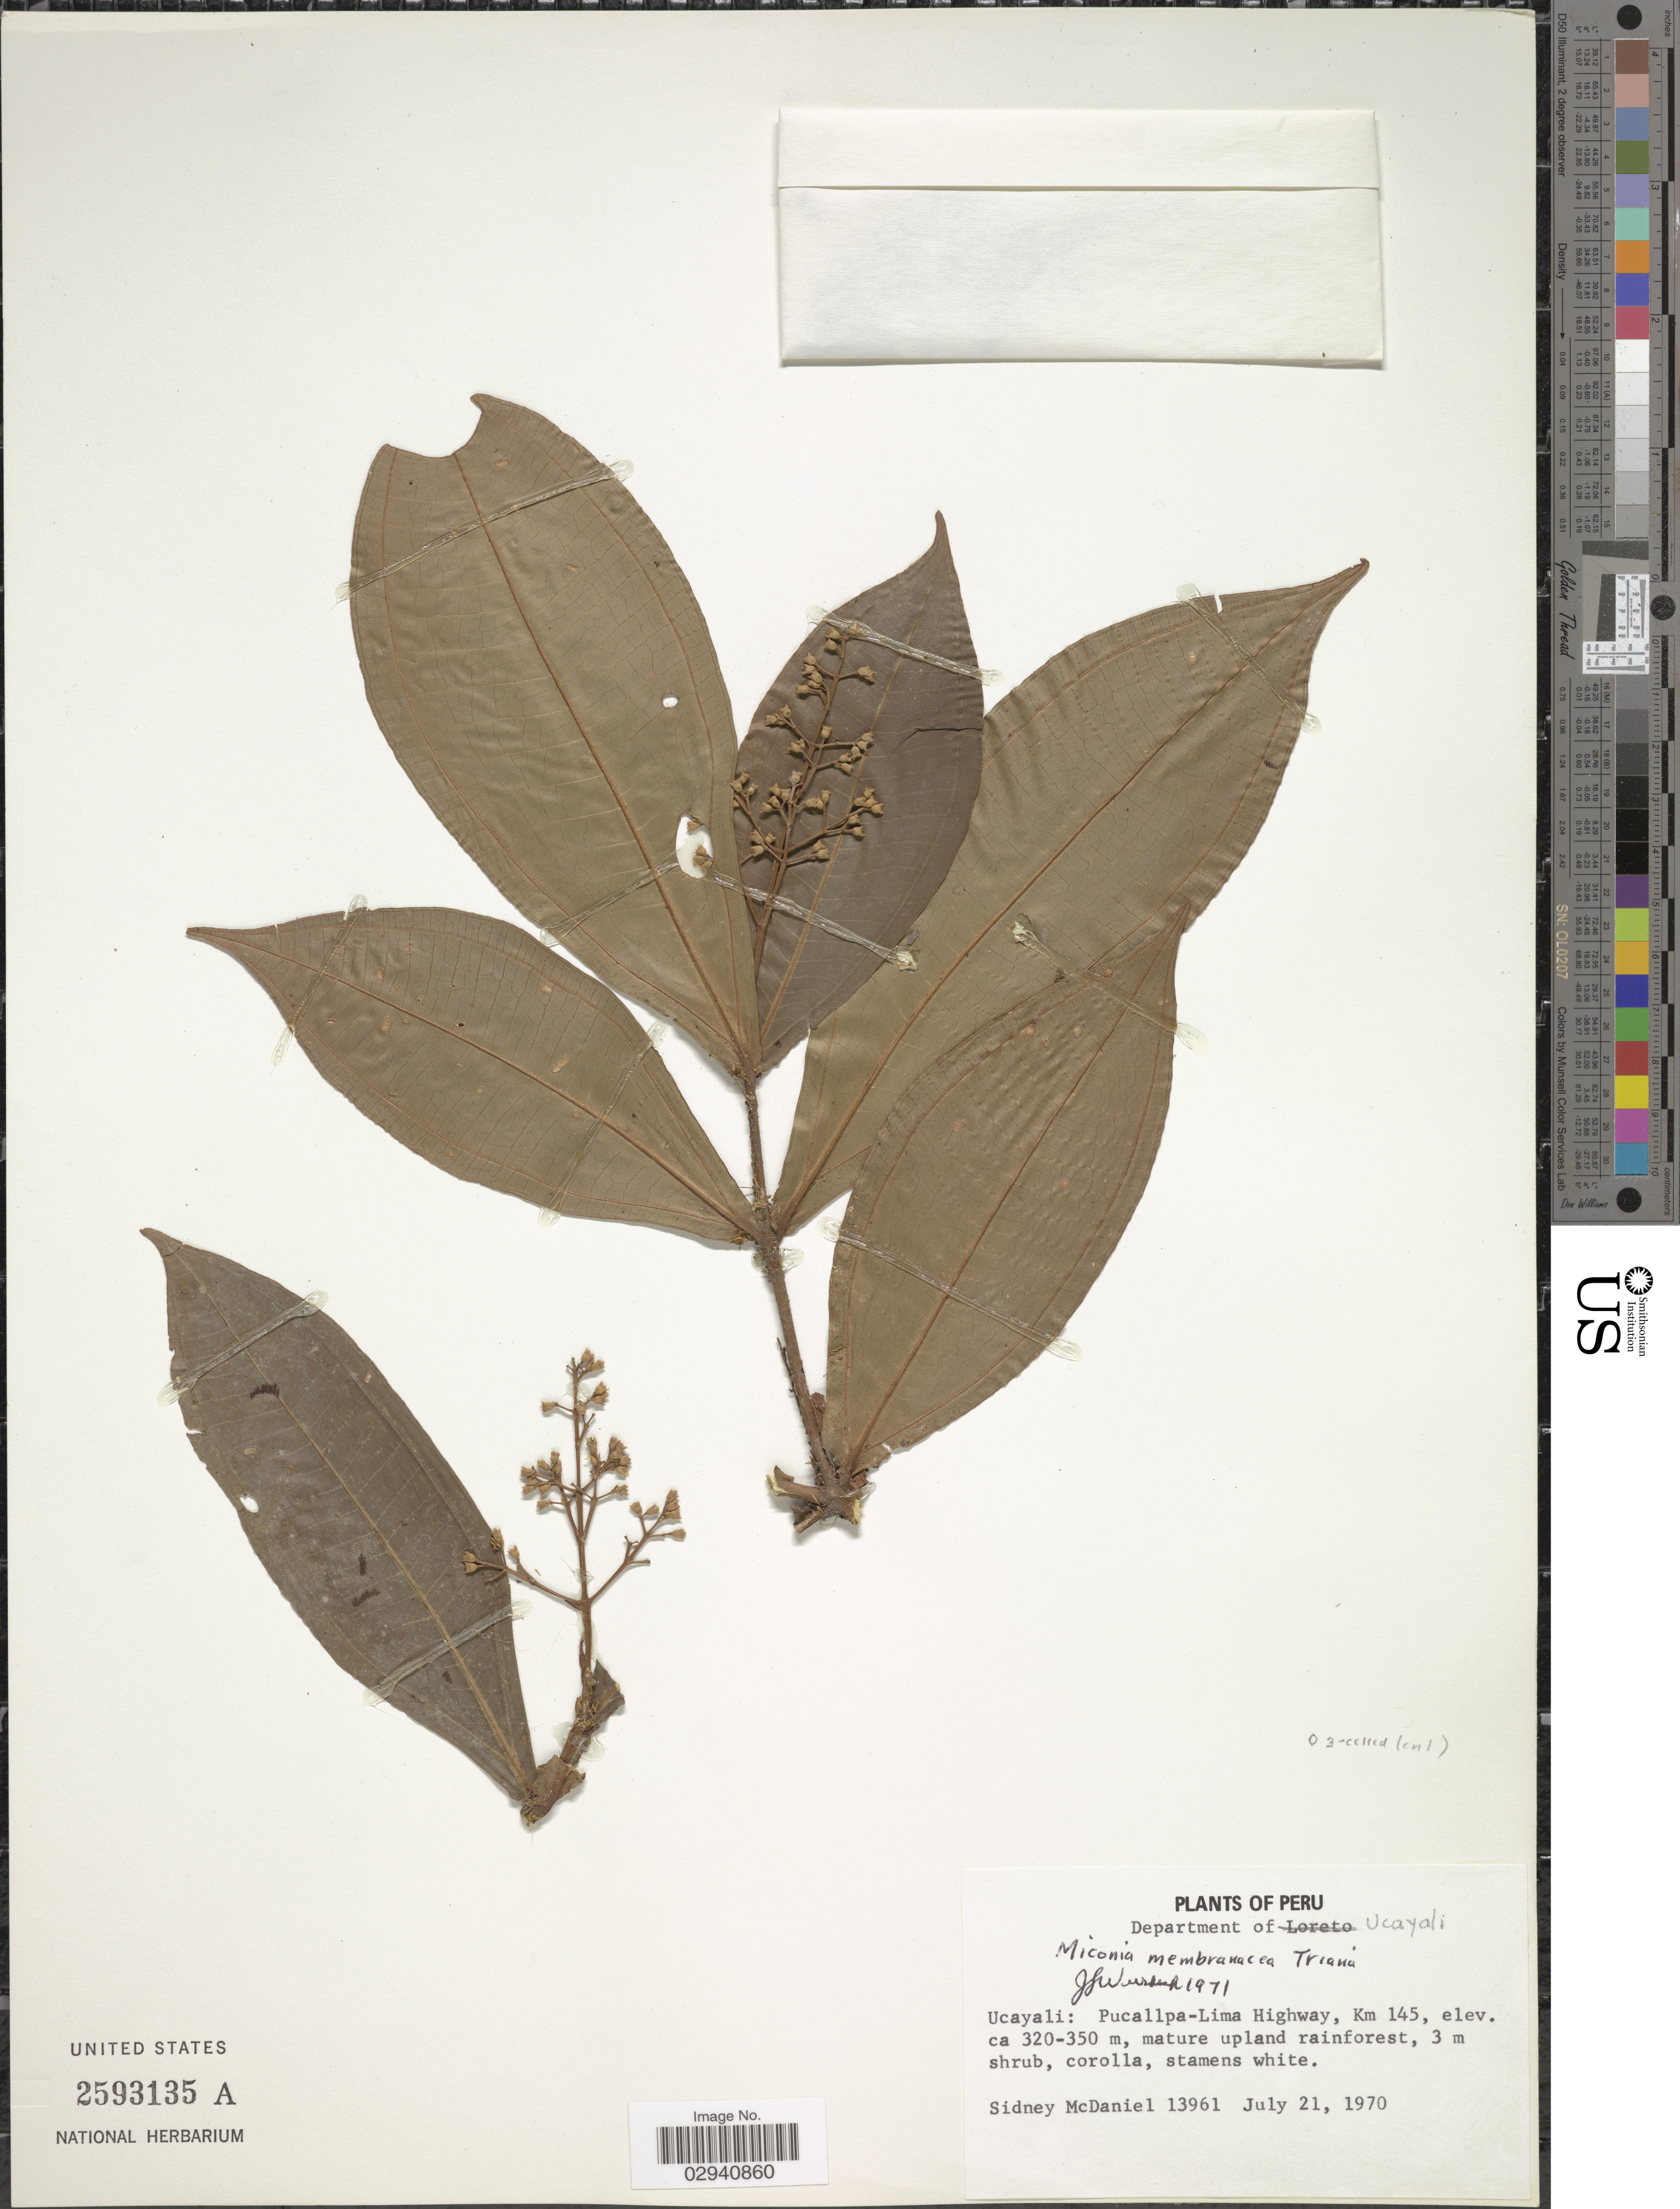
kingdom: Plantae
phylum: Tracheophyta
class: Magnoliopsida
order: Myrtales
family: Melastomataceae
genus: Miconia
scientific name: Miconia membranacea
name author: Triana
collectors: S. McDaniel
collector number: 13961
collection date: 1970-07-21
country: Peru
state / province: Ucayali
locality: Department of Ucayali. Pucallpa-Lima Highway, Km 145.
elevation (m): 320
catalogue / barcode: US 2593135A